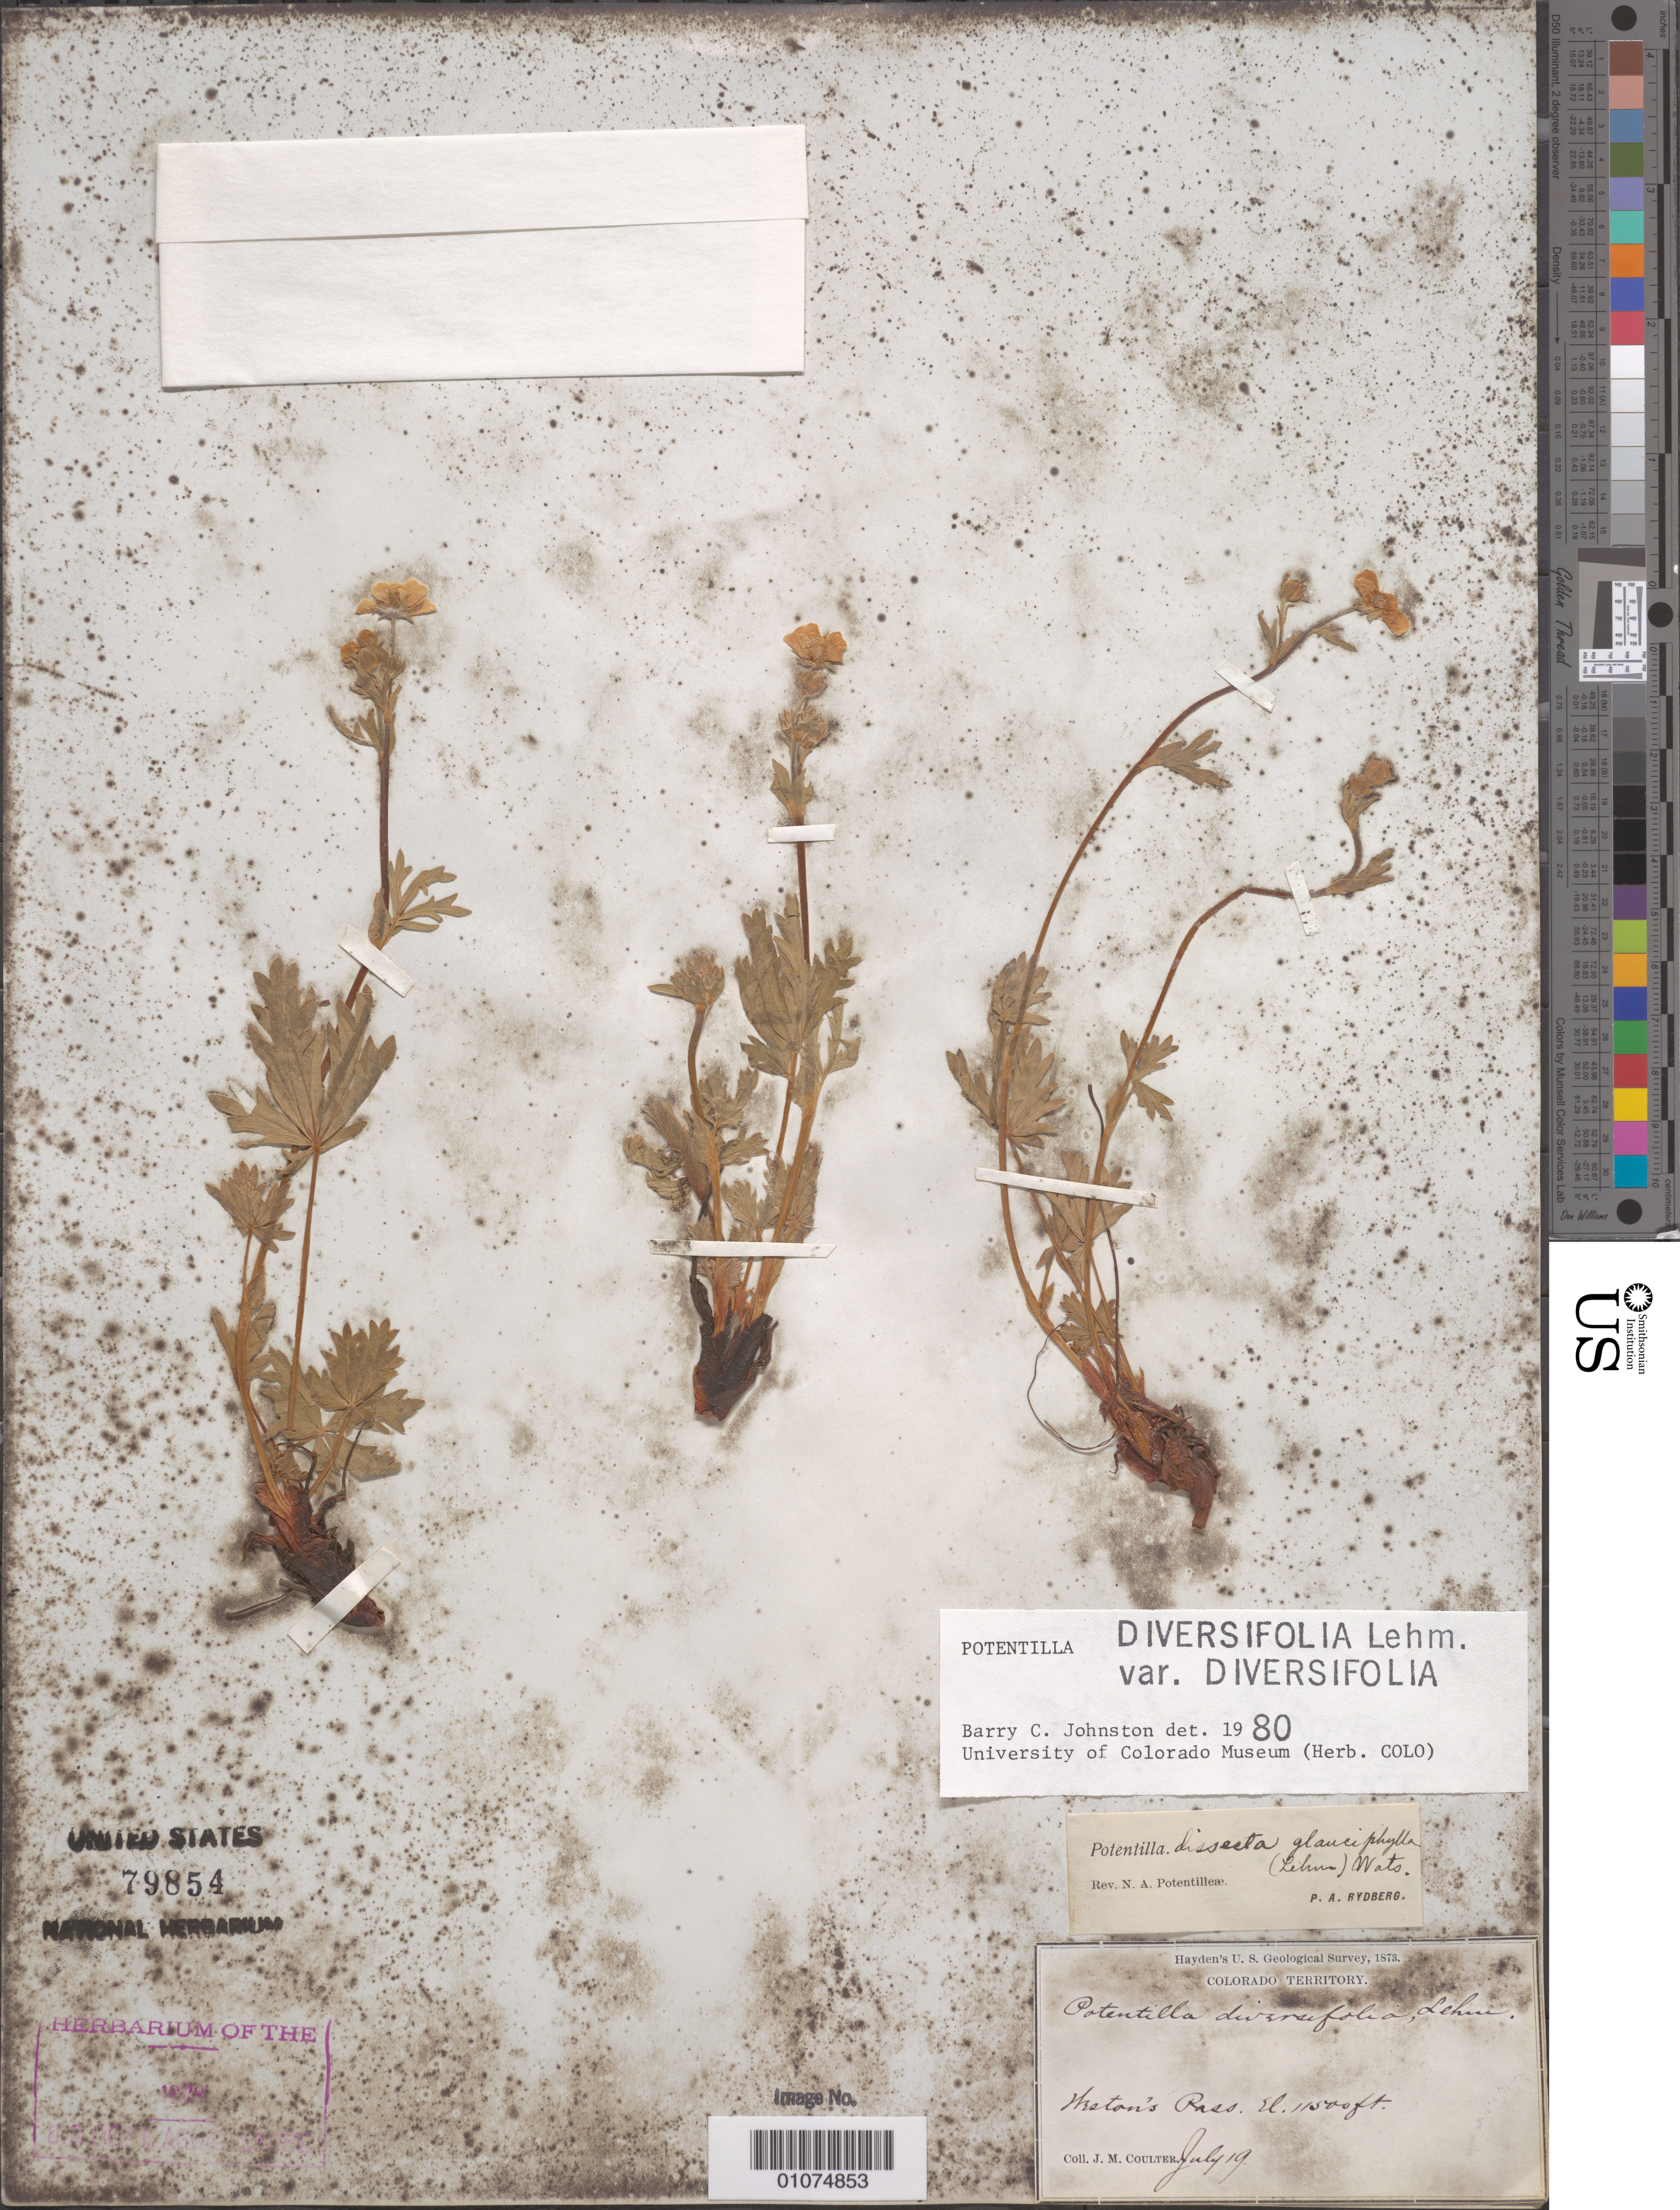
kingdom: Plantae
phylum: Tracheophyta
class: Magnoliopsida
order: Rosales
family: Rosaceae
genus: Potentilla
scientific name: Potentilla diversifolia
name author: Lehm.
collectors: J. M. Coulter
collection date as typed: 19 Jul 1873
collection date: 1873-07-19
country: United States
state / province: Colorado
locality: Marston's Pass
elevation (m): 3505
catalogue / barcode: US 79854